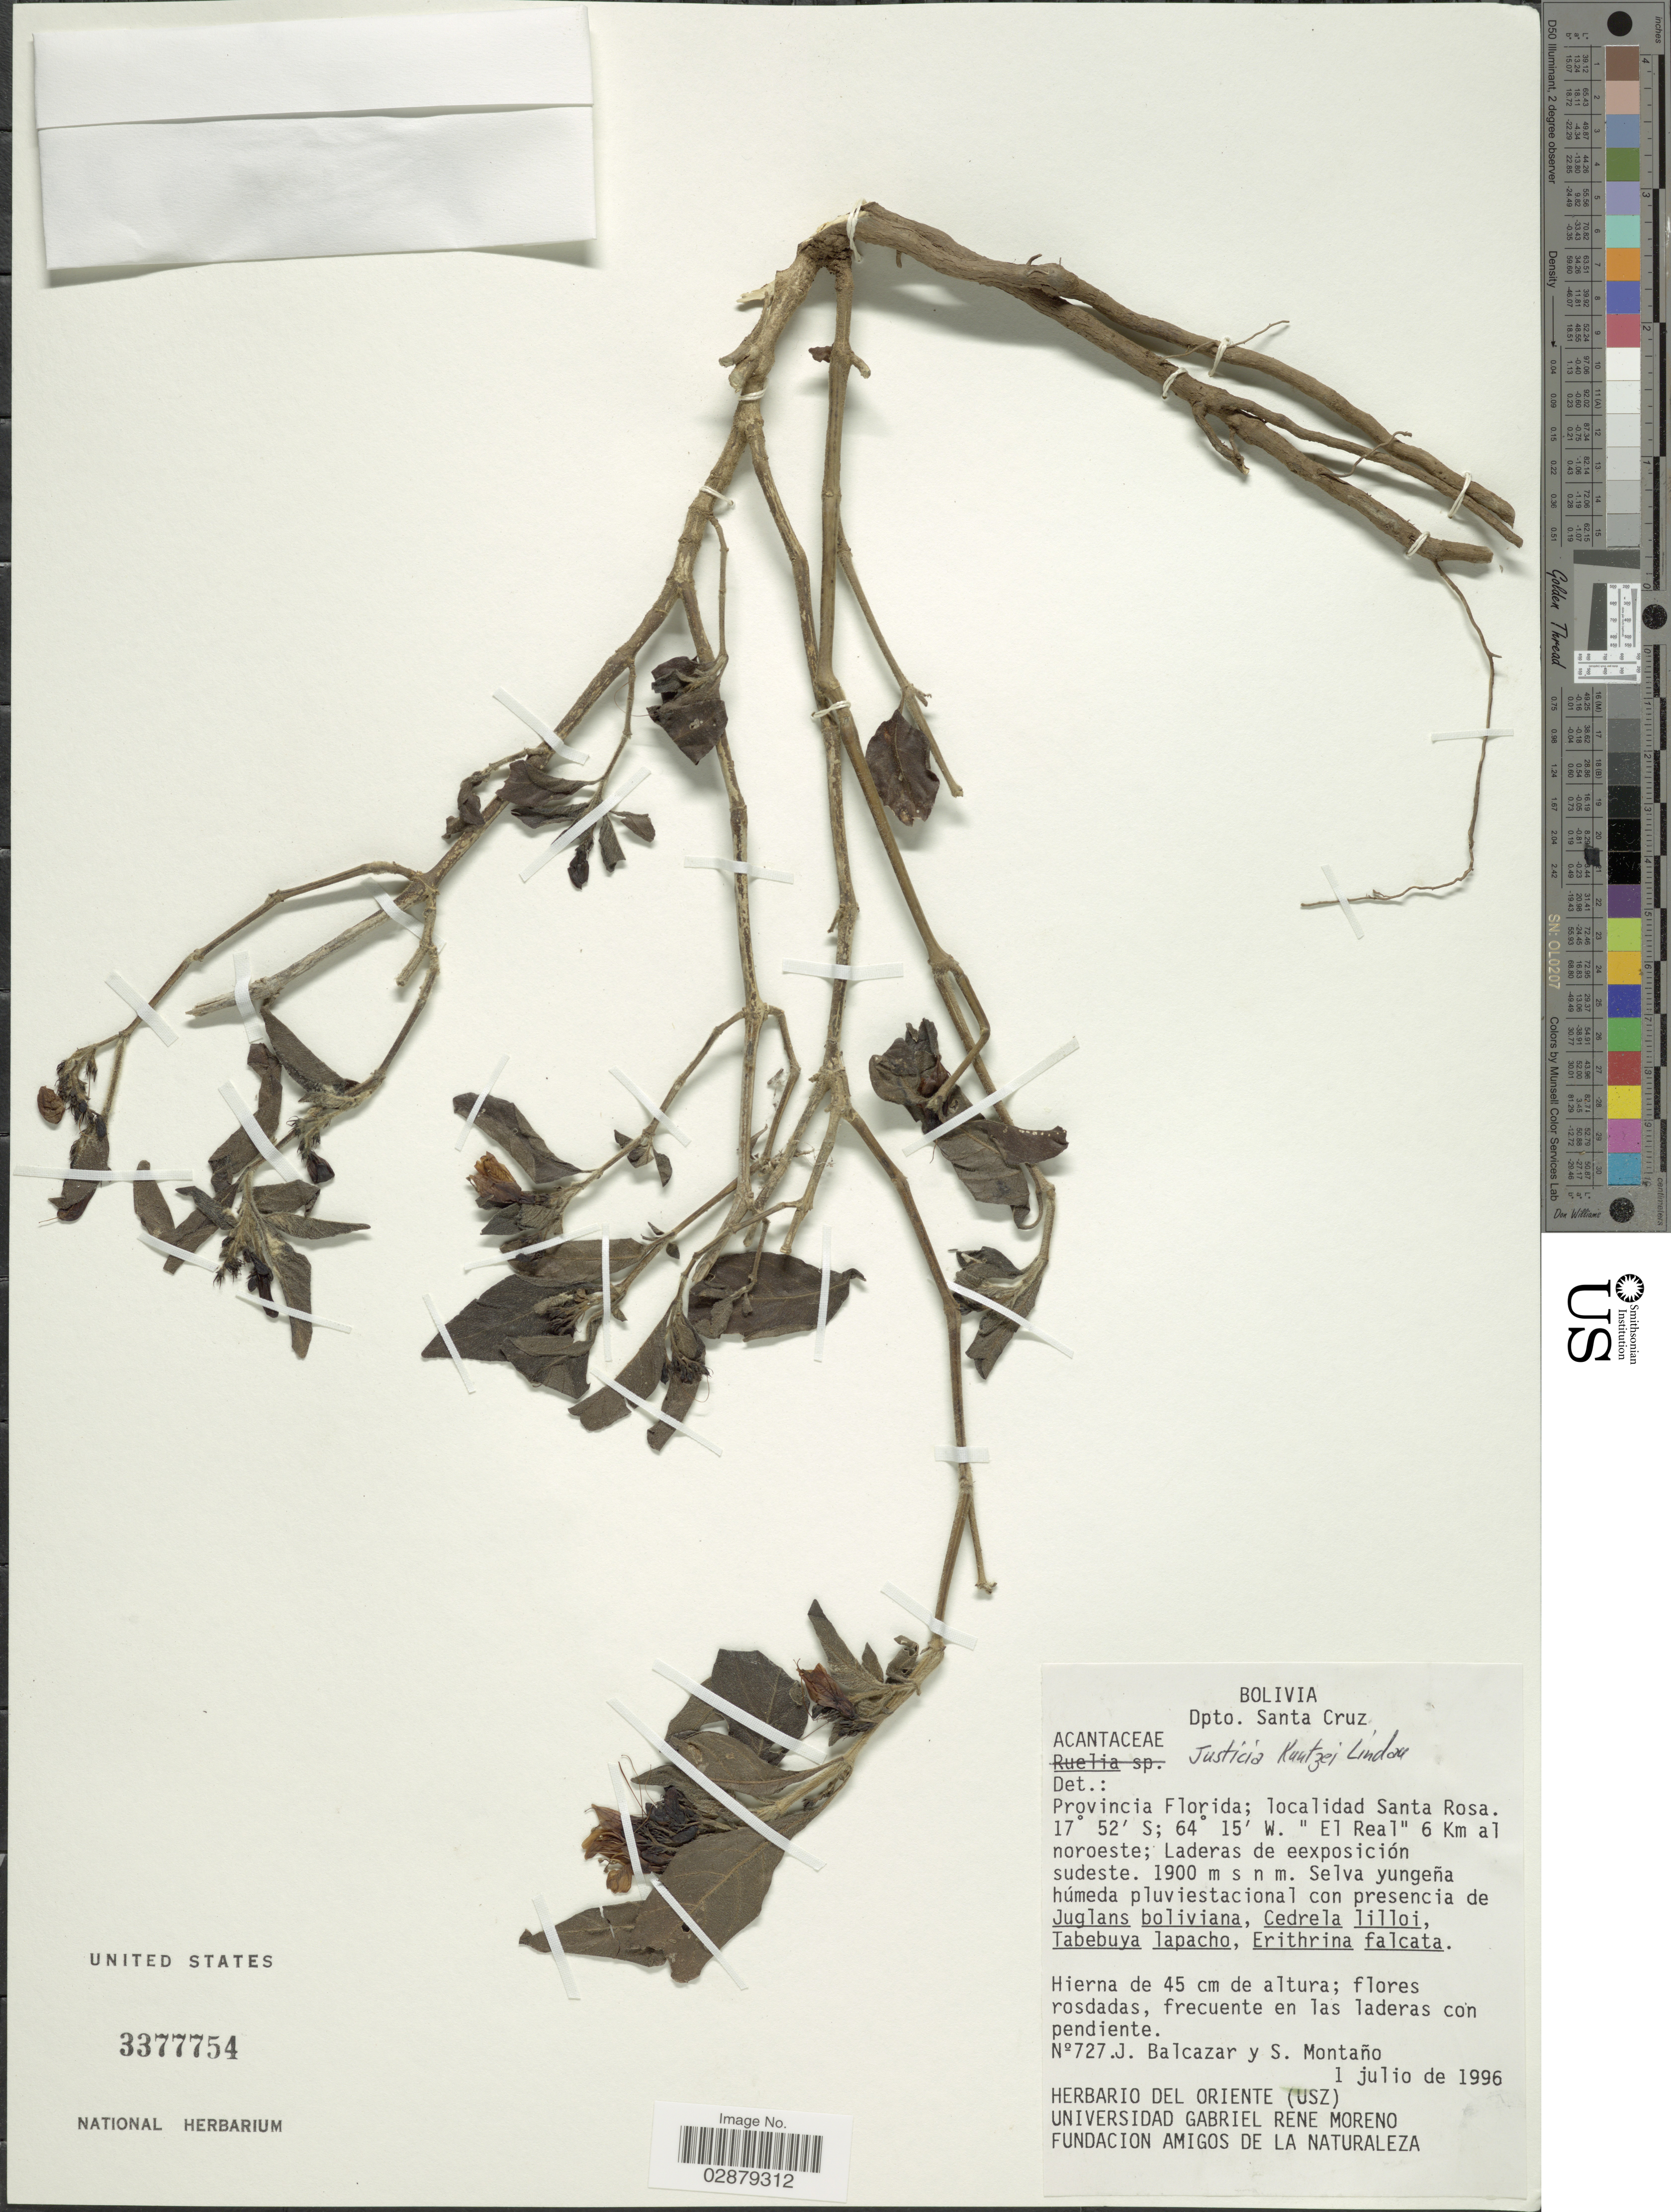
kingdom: Plantae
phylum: Tracheophyta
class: Magnoliopsida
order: Lamiales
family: Acanthaceae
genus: Justicia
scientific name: Justicia kuntzei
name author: Lindau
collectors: J. Balcazar & S. Montaño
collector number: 727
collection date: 1996-07-01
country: Bolivia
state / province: Santa Cruz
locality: Dpto. Santa Cruz, Provincia Florida; localidad Santa Rosa. "El Real" 6 Km al noroeste; Laderas de eexposición sudeste.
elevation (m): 1900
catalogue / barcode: US 3377754